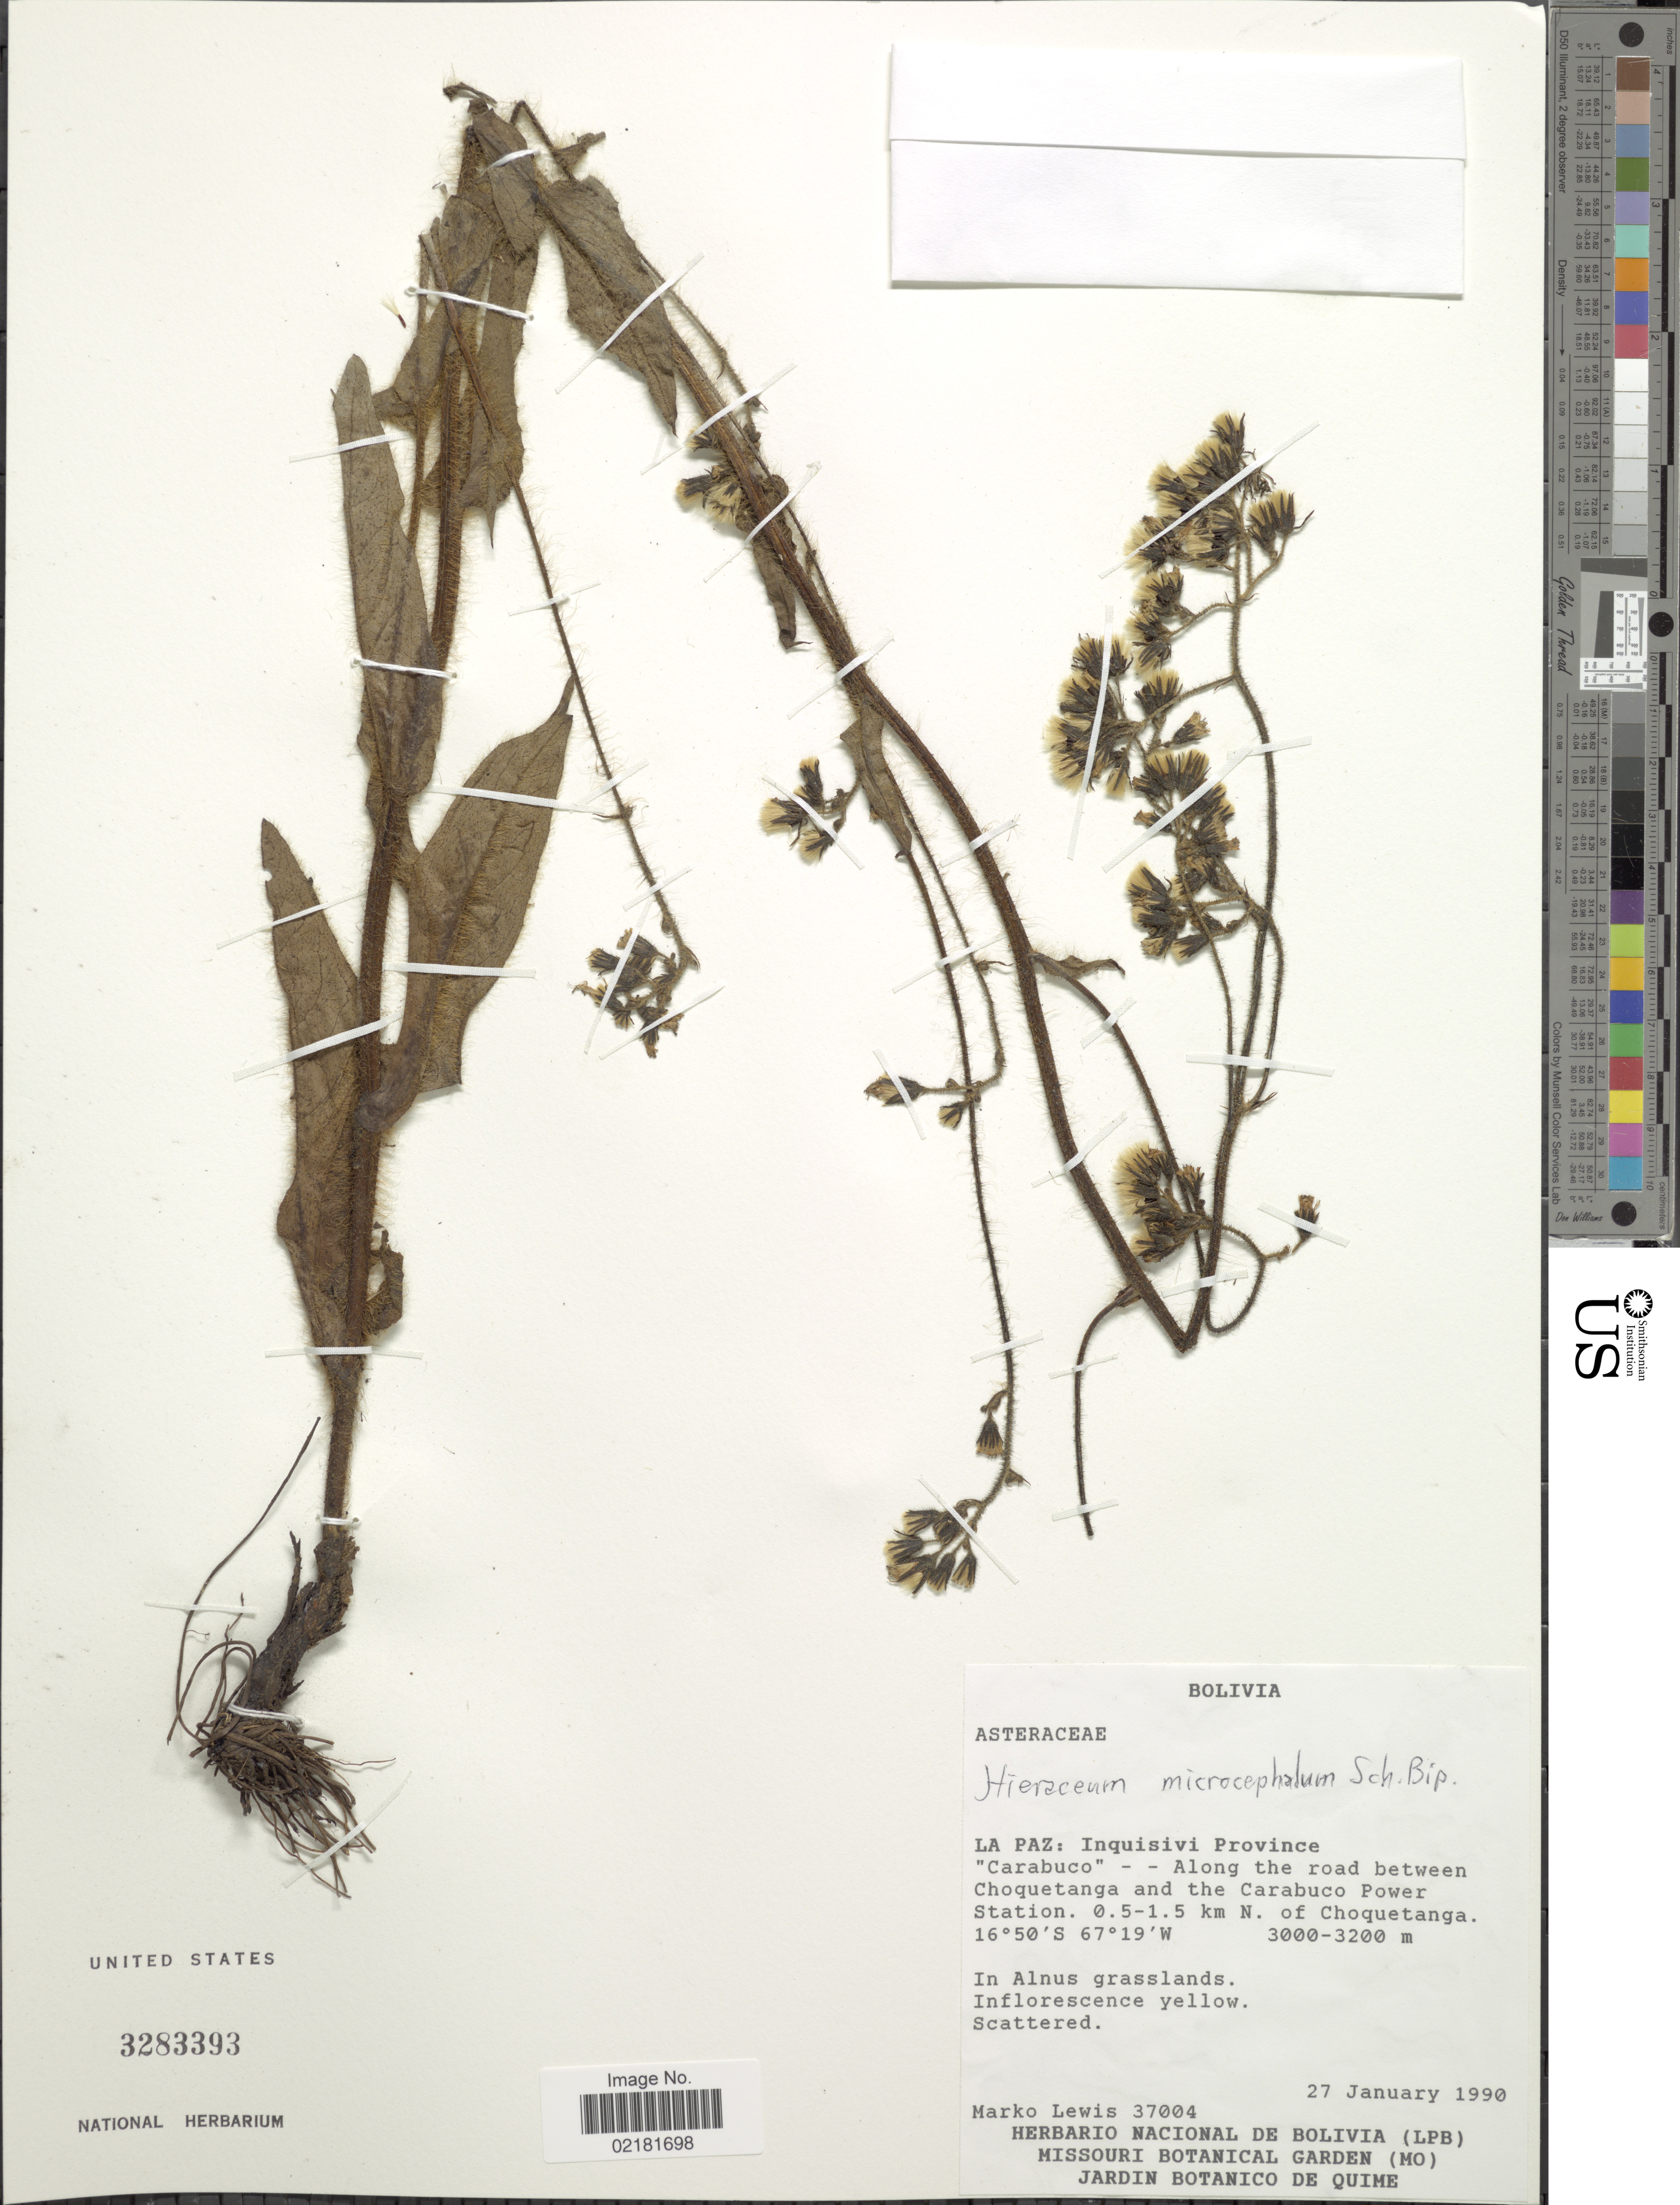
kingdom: Plantae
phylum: Tracheophyta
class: Magnoliopsida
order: Asterales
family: Asteraceae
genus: Hieracium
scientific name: Hieracium leptocephalum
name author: Benth.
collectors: M. A. Lewis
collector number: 37004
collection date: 1990-01-27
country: Bolivia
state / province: La Paz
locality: Inquisivi Province, "Carabuco"-along the road between Choquetanga and the Carabuco Power Station, 0.5-1.5 km N. of Choquetanga.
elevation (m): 3000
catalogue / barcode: US 3283393